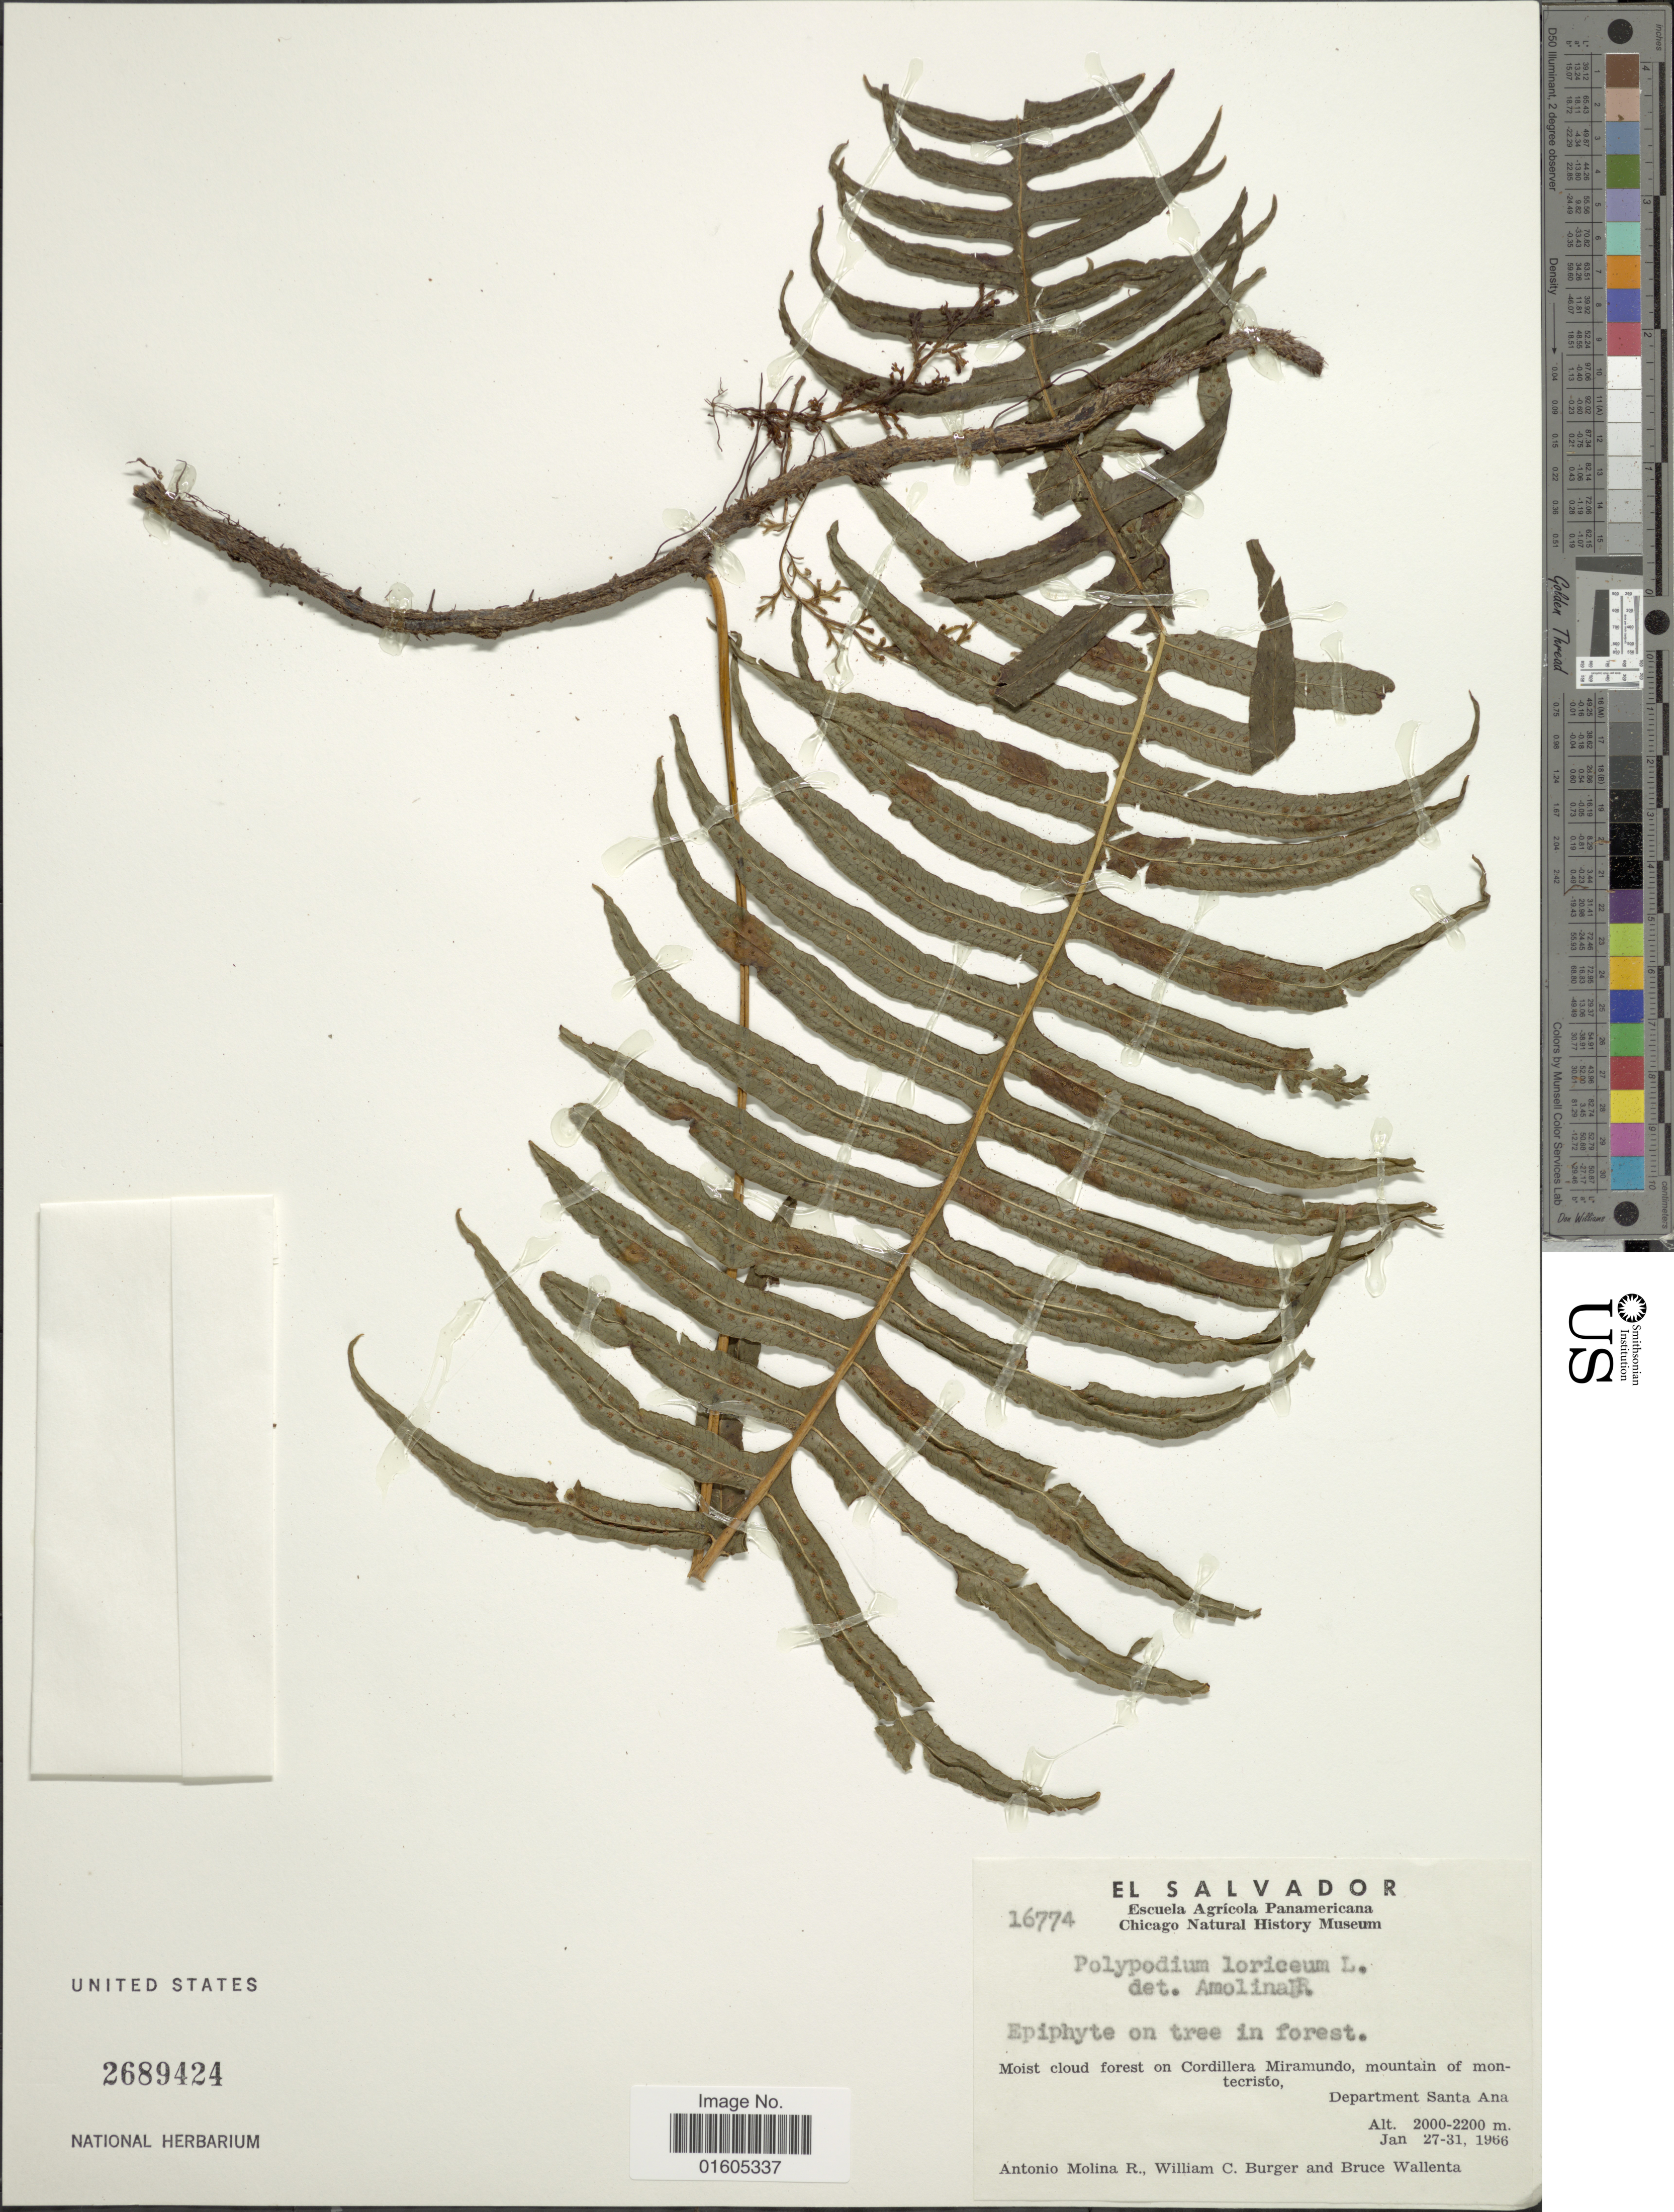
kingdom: Plantae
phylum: Tracheophyta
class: Polypodiopsida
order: Polypodiales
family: Polypodiaceae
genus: Serpocaulon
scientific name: Serpocaulon loriceum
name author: (L.) A.R. Sm.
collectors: A. Molina R., W. Burger & B. Wallenta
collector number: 16774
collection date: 1966-01-27/1966-01-31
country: El Salvador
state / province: Santa Ana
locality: Moist cloud forest on Cordillera Miramundo, mountain of montecristo, Department Santa Ana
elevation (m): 2000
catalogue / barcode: US 2689424